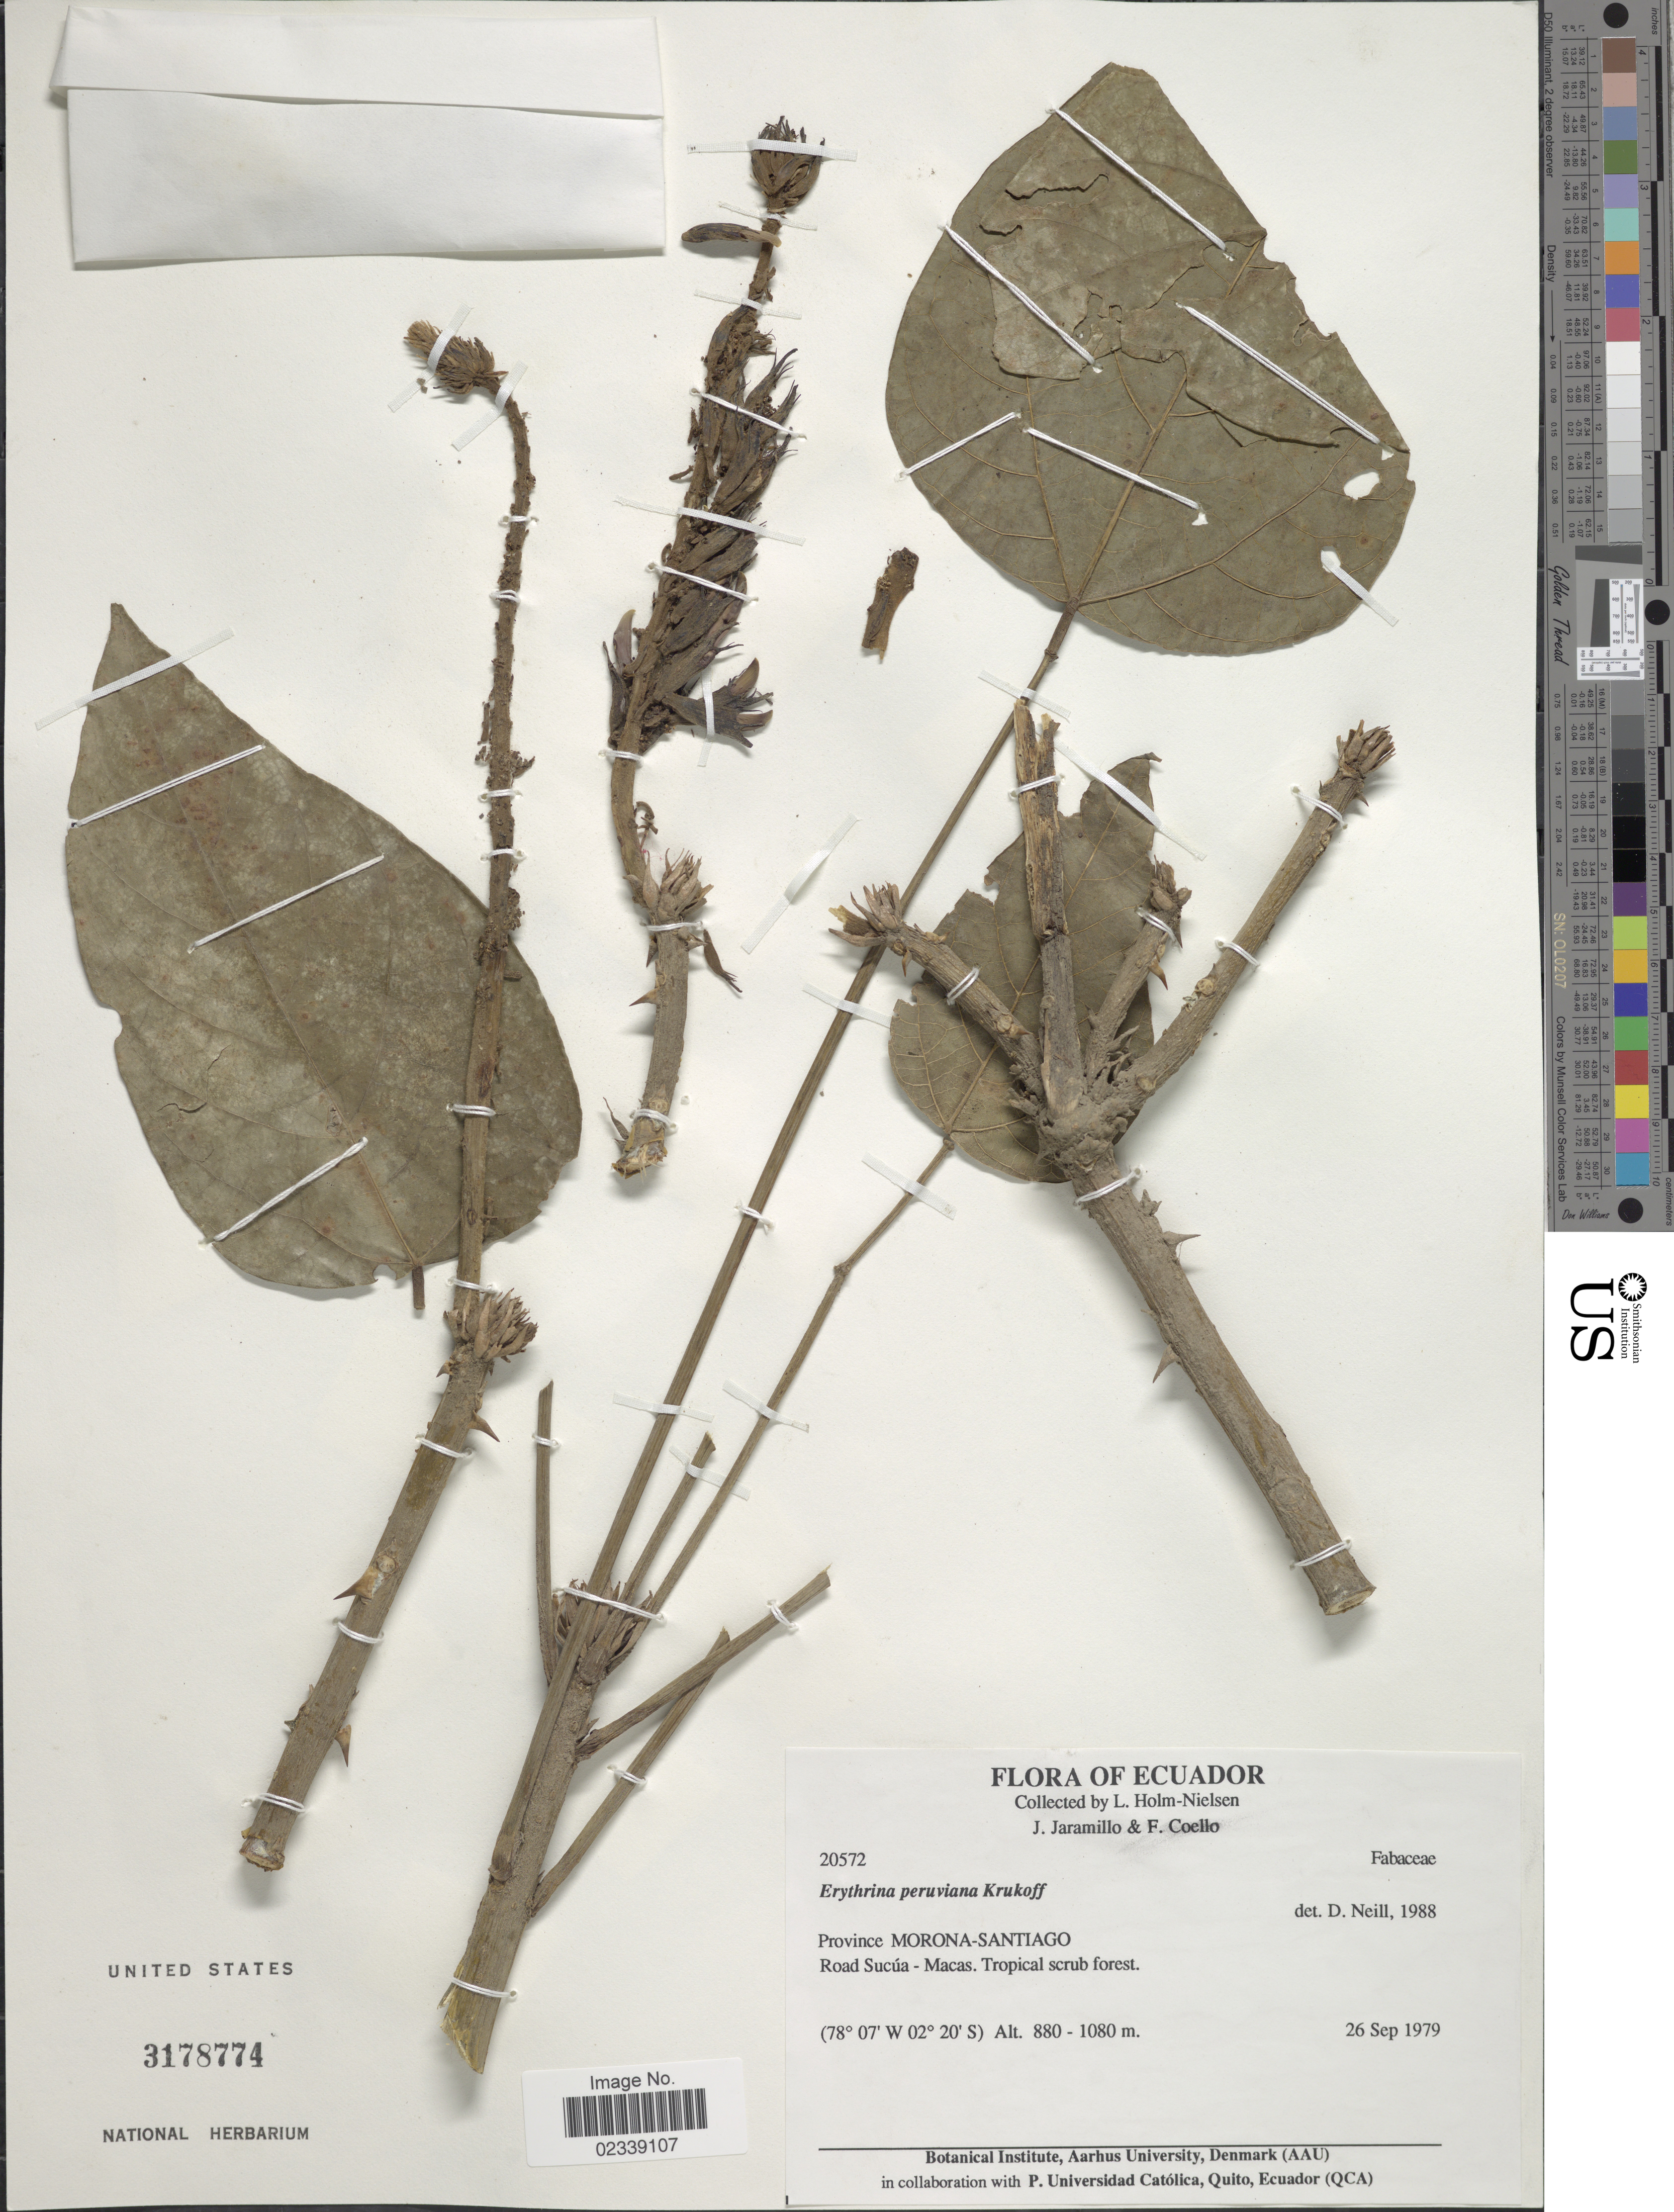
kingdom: Plantae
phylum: Tracheophyta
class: Magnoliopsida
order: Fabales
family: Fabaceae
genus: Erythrina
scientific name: Erythrina peruviana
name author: Krukoff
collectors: L. Holm-Nielsen, J. Jaramillo & F. Coello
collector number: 20572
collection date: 1979-09-26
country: Ecuador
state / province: Morona-Santiago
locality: Road Sucua-Macas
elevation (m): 880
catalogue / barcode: US 3178774